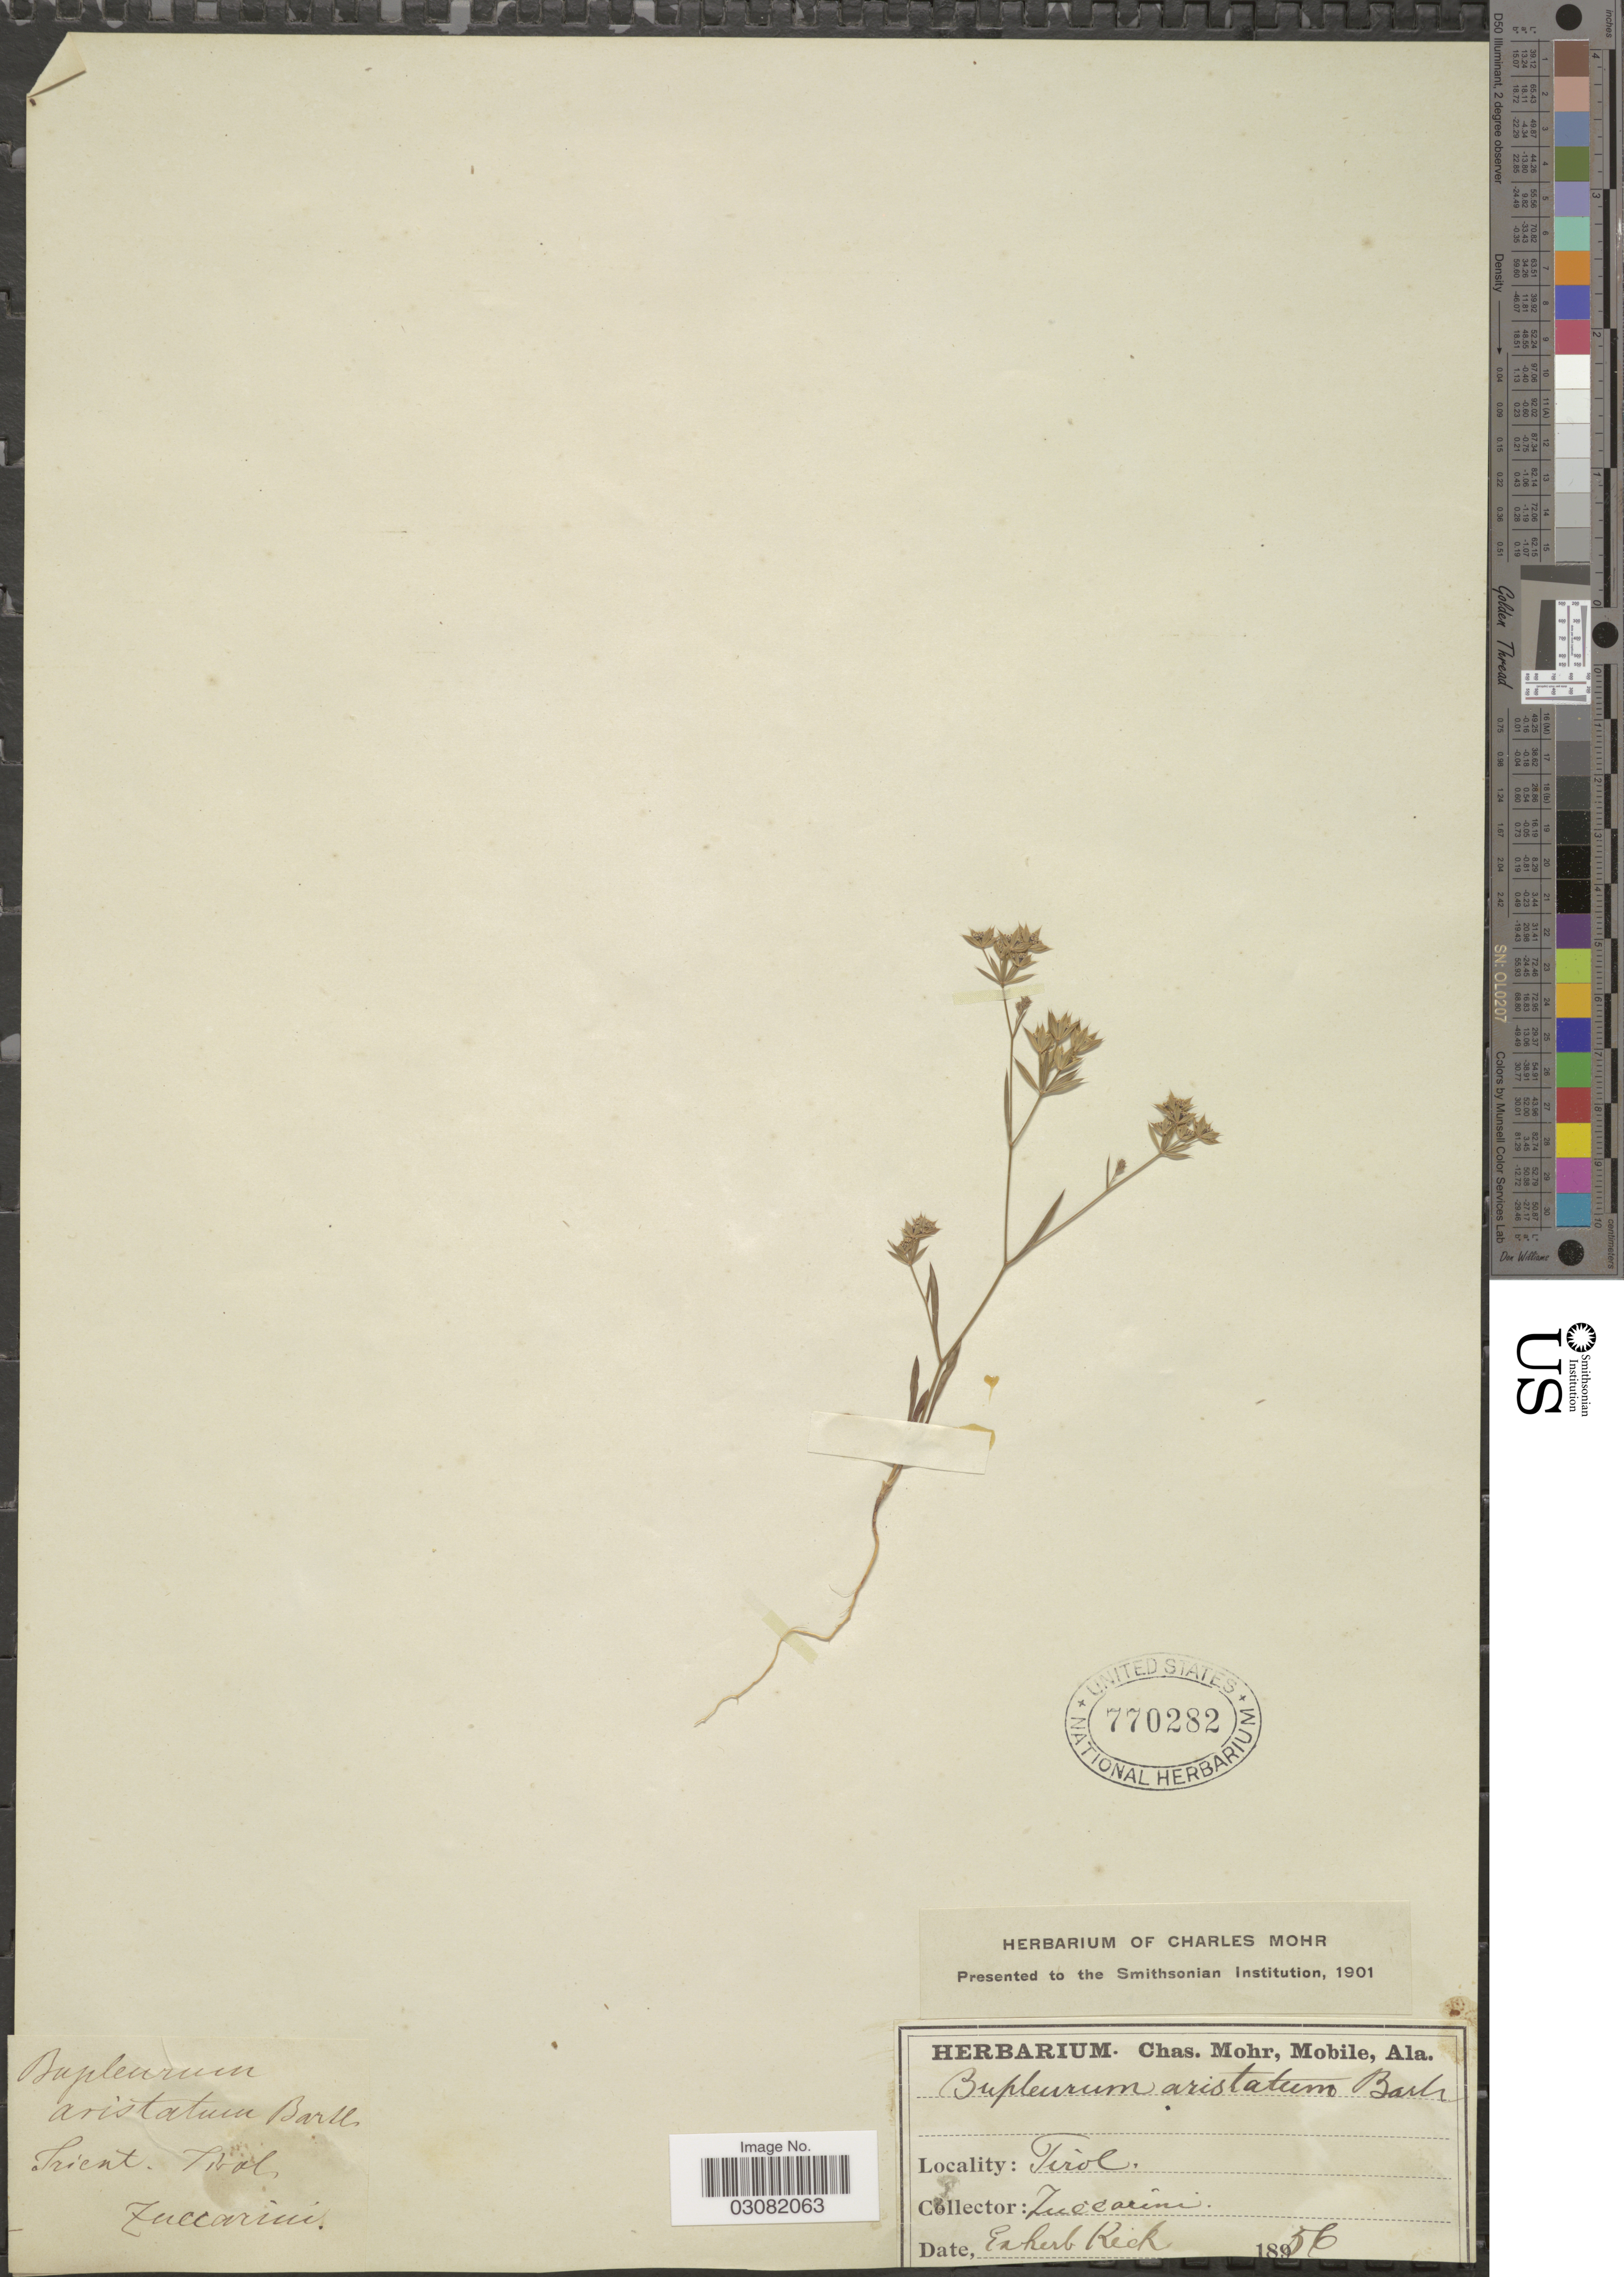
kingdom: Plantae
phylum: Tracheophyta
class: Magnoliopsida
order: Apiales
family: Apiaceae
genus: Bupleurum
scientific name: Bupleurum veronense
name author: Turra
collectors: Zuccarini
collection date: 1856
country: Italy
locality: Trient. Tirol.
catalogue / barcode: US 770282